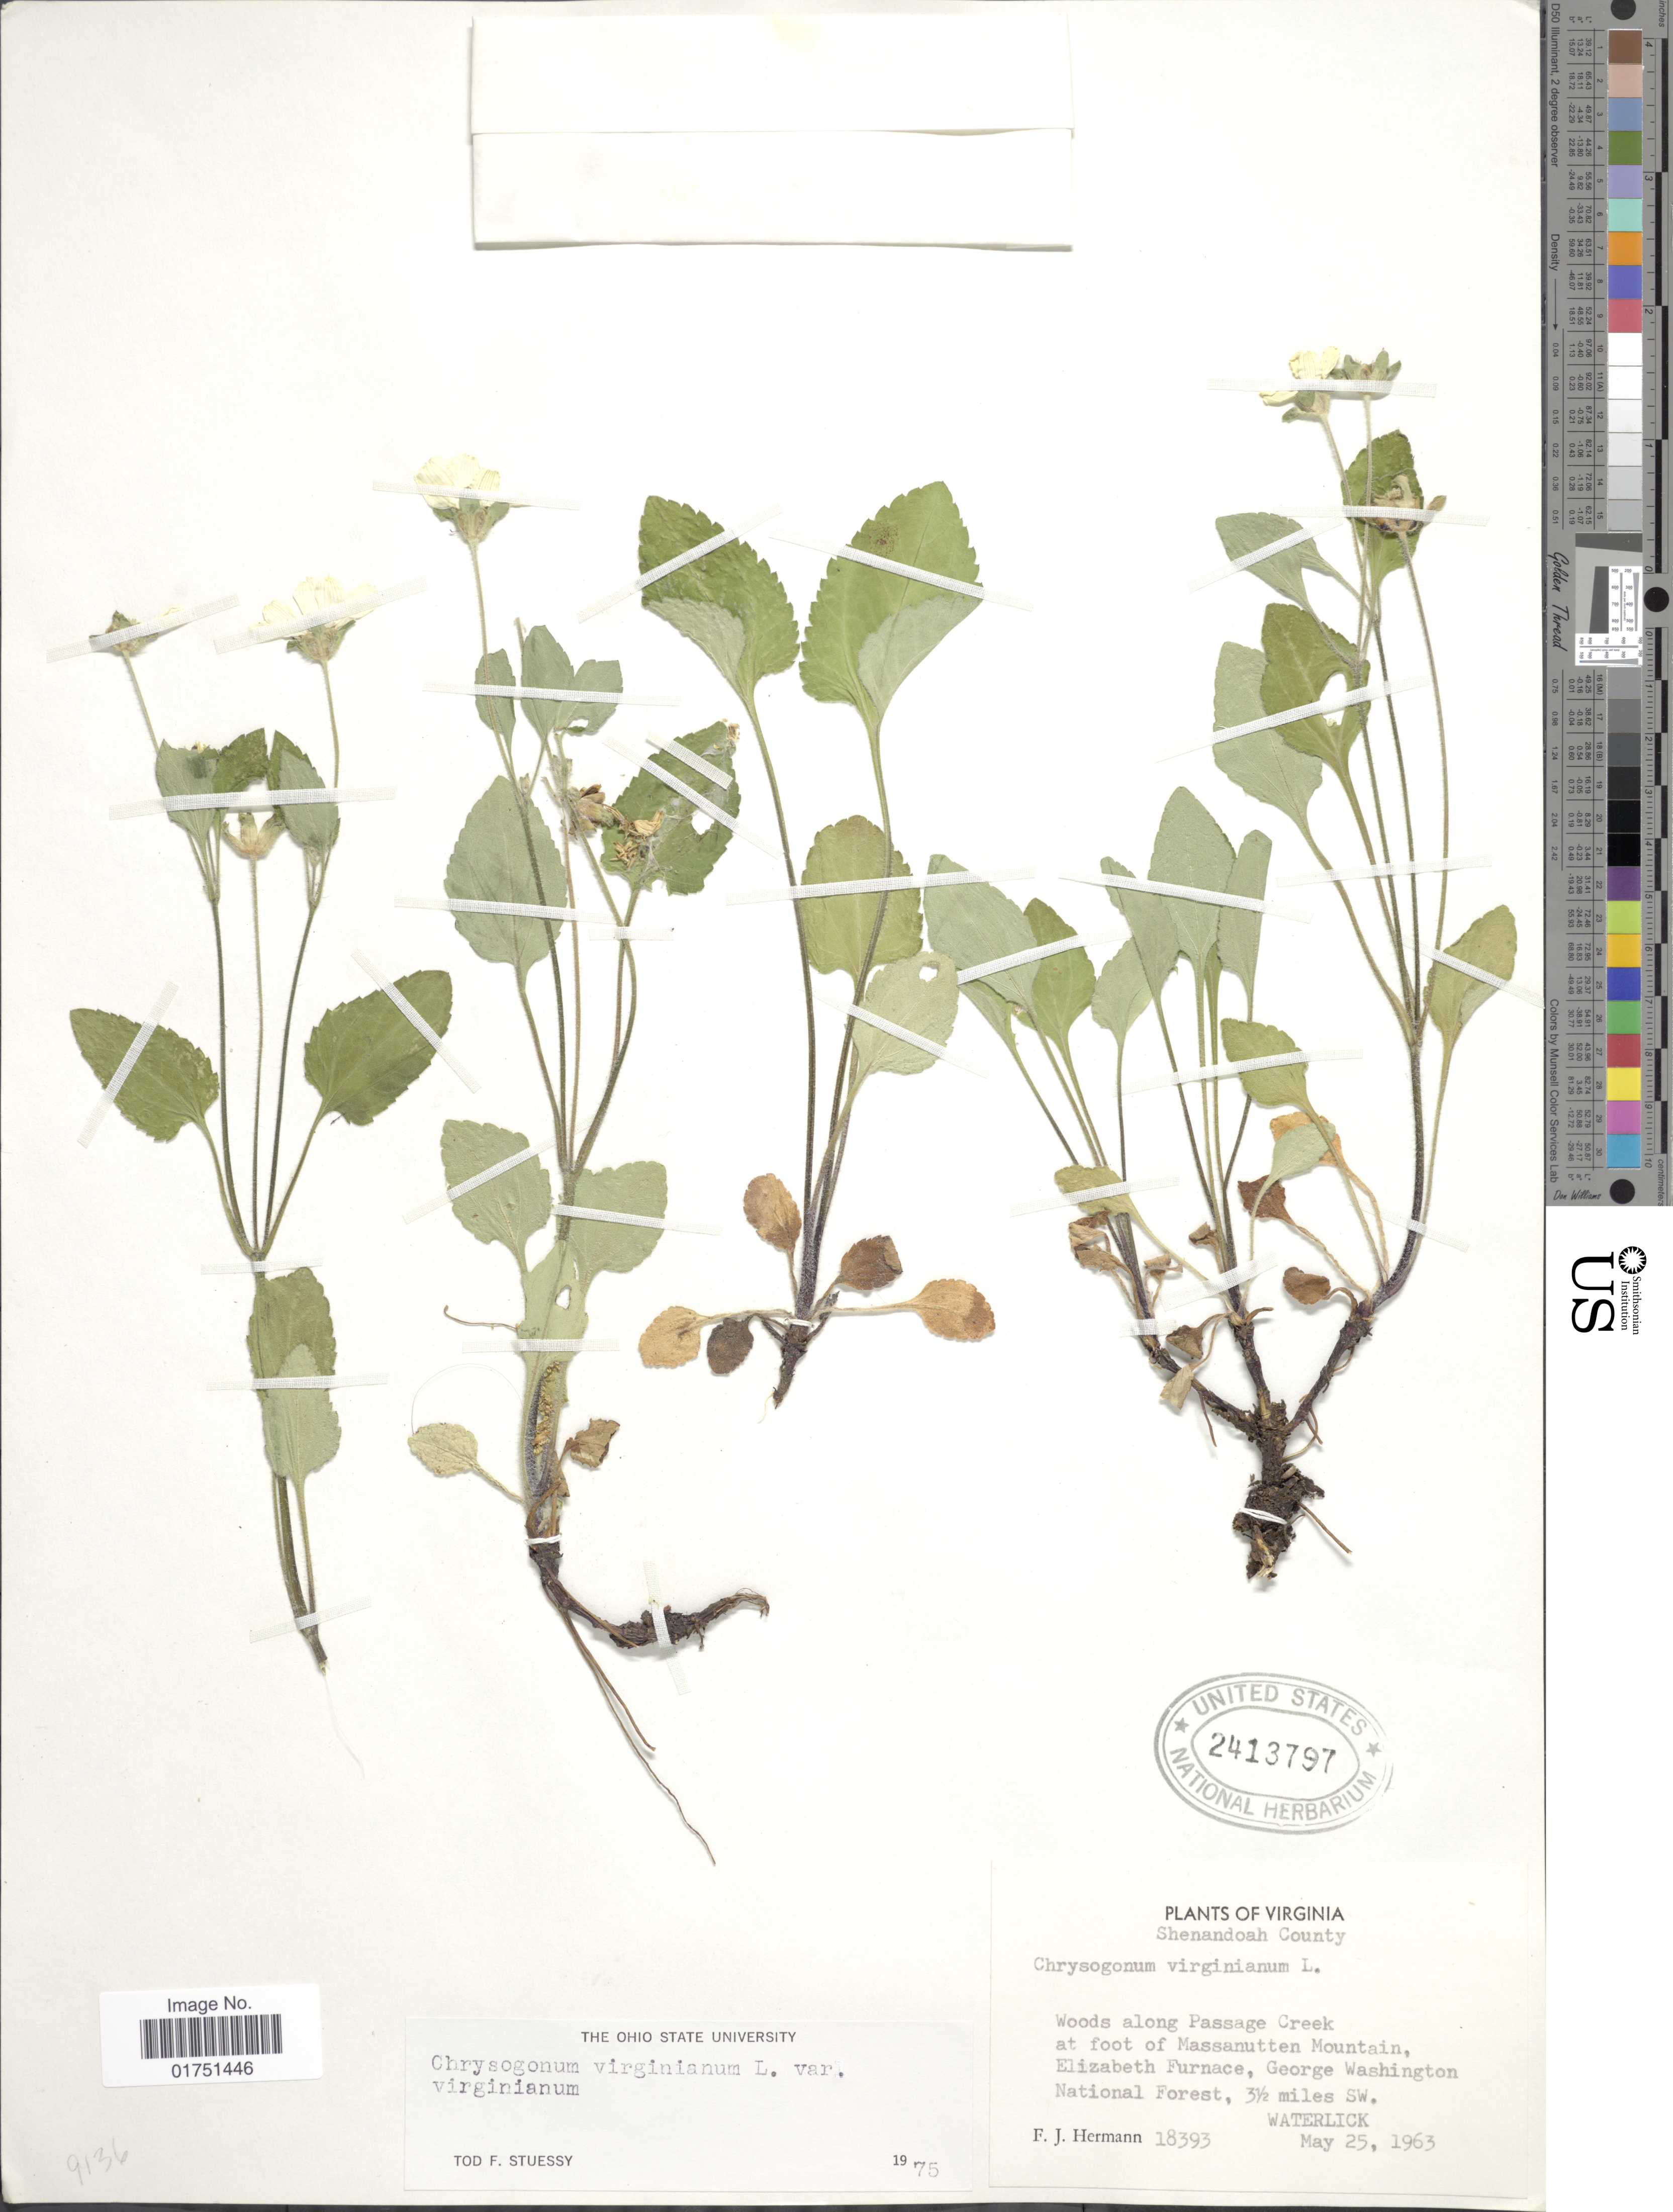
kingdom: Plantae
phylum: Tracheophyta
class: Magnoliopsida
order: Asterales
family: Asteraceae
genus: Chrysogonum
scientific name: Chrysogonum virginianum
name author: L.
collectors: F. J. Hermann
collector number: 18393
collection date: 1963-05-25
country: United States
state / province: Virginia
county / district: Shenandoah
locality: Shenandoah County. Woods along Passage Creek at foot of Massanutten Mountain, Elizabeth Furnace, George Washington National Forest, 3½ miles SW. Waterlick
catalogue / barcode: US 2413797